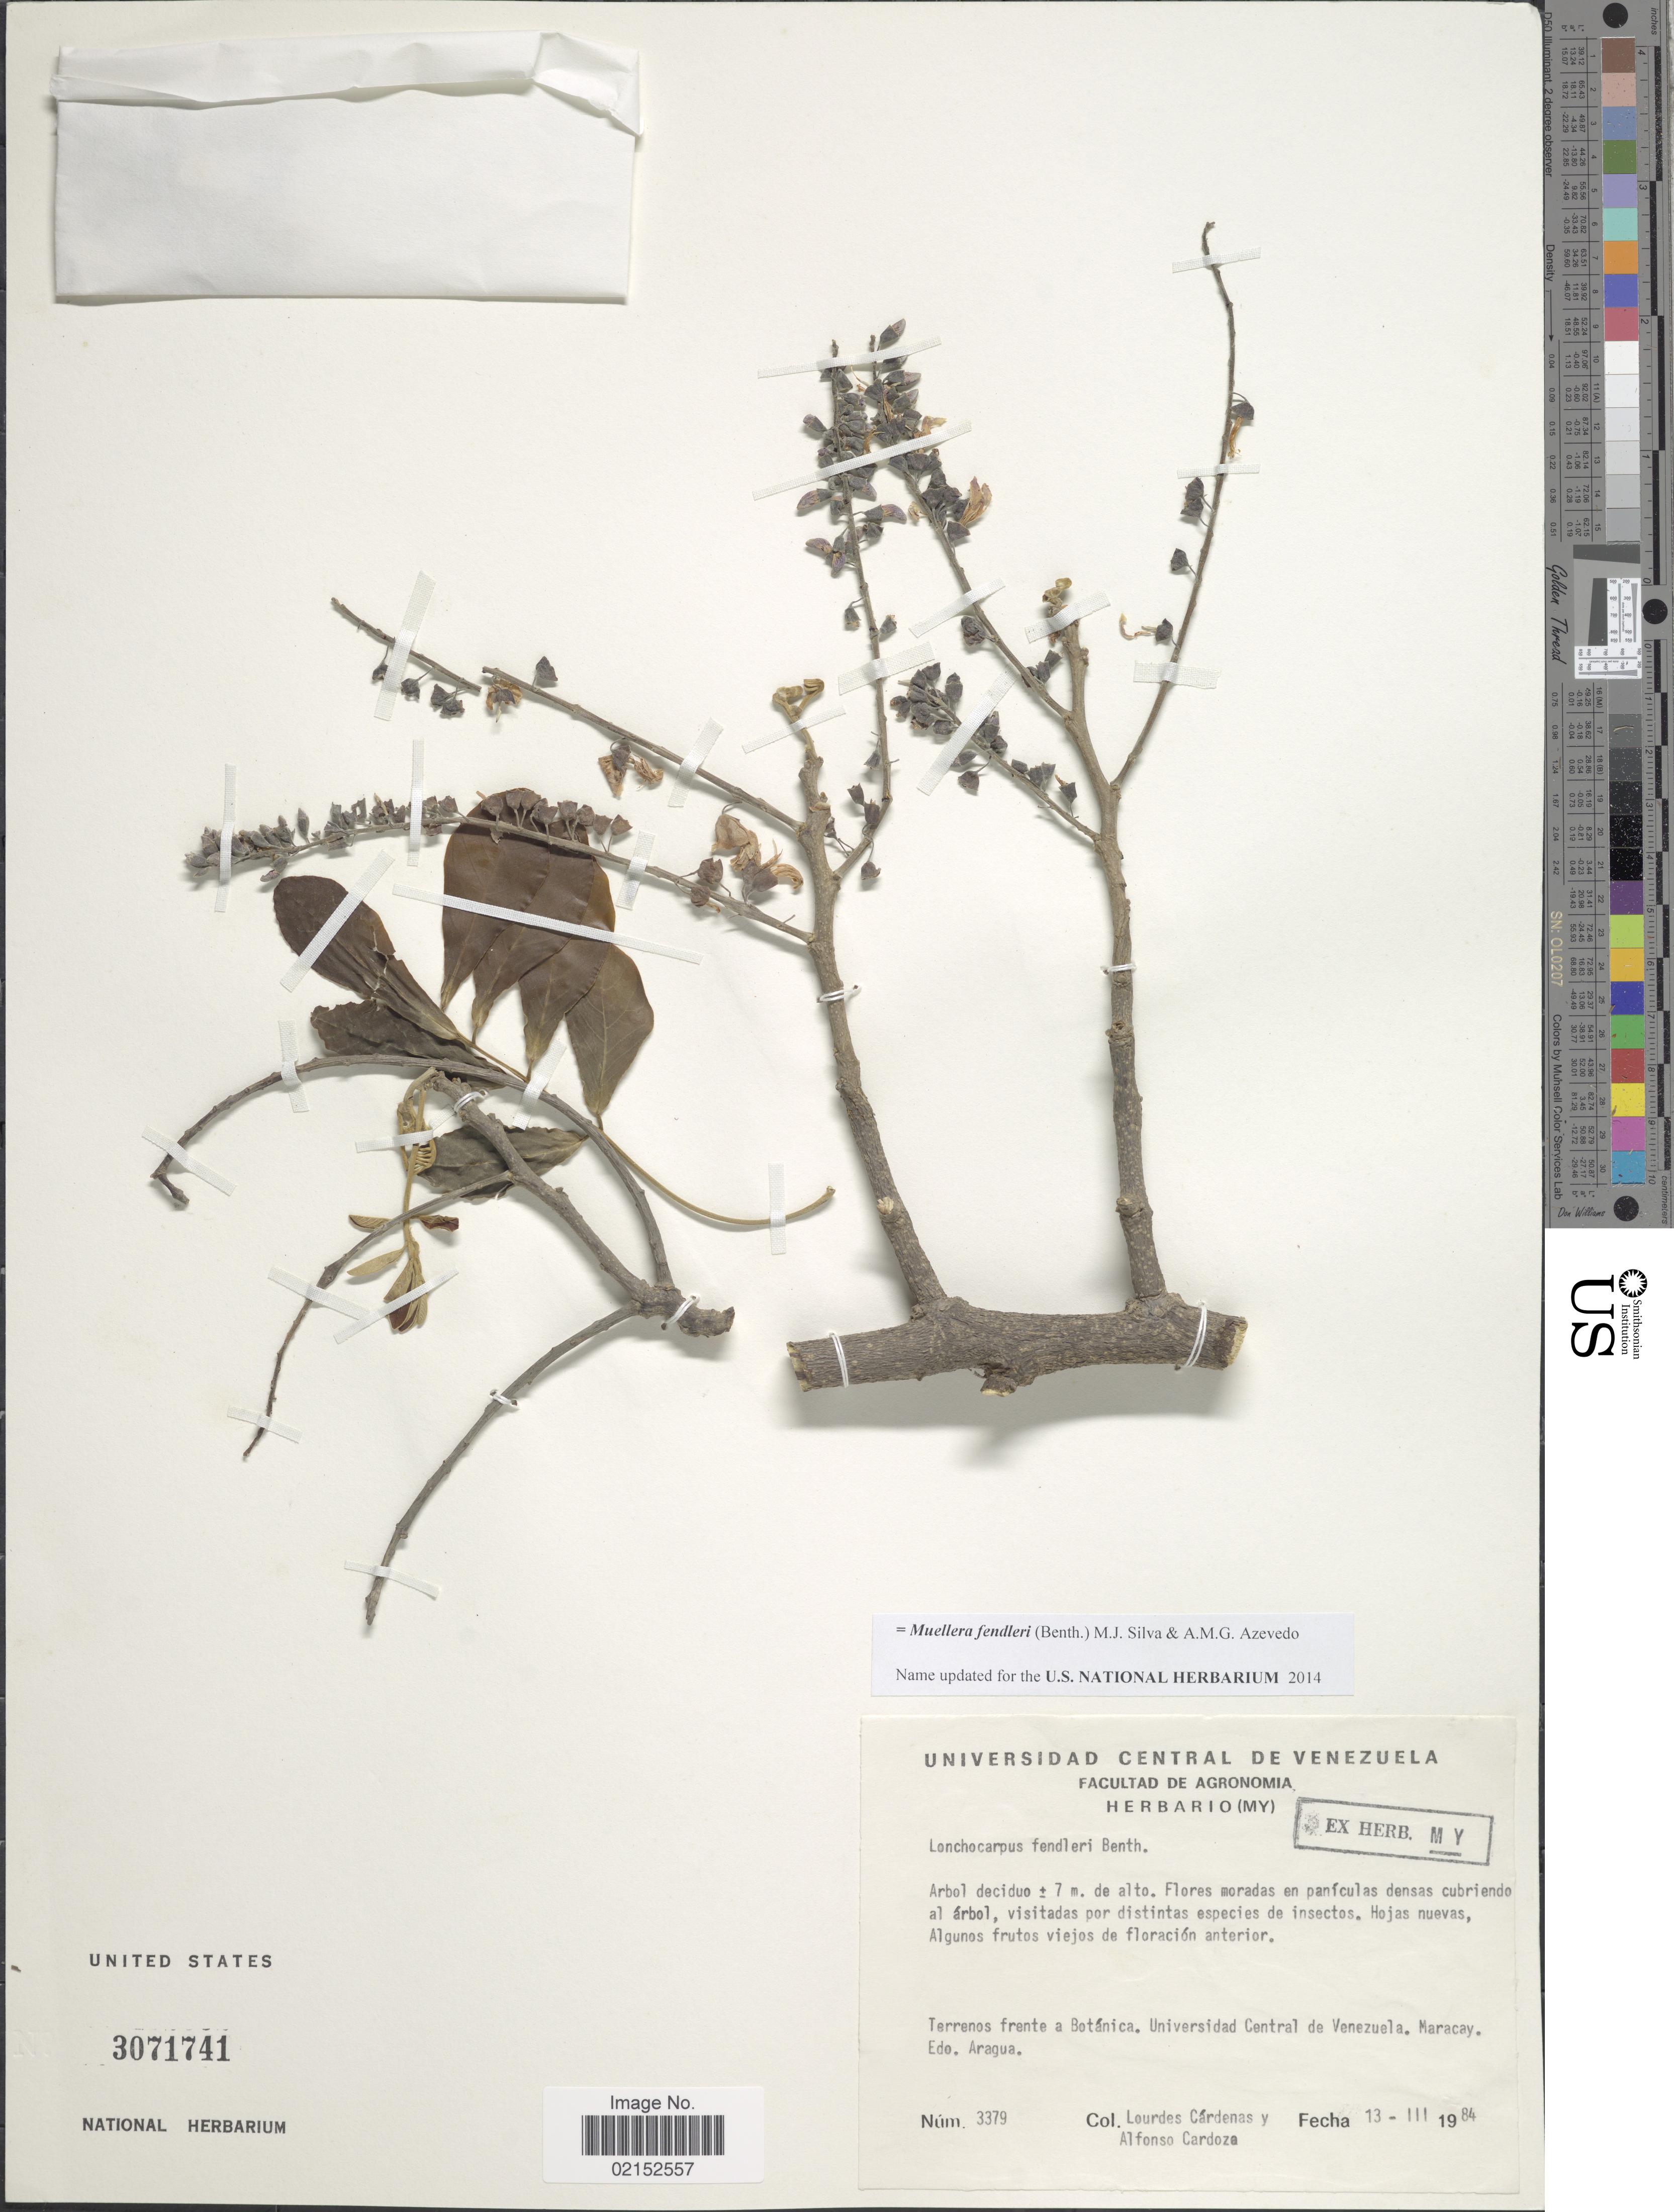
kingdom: Plantae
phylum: Tracheophyta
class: Magnoliopsida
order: Fabales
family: Fabaceae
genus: Muellera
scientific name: Muellera fendleri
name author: (Benth.) M.J. Silva & A.M.G. Azevedo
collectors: L. Cárdenas & A. Cardozo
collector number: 3379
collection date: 1984-03-13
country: Venezuela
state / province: Aragua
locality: Universidad Central de Venezuela. Maracay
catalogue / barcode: US 3071741